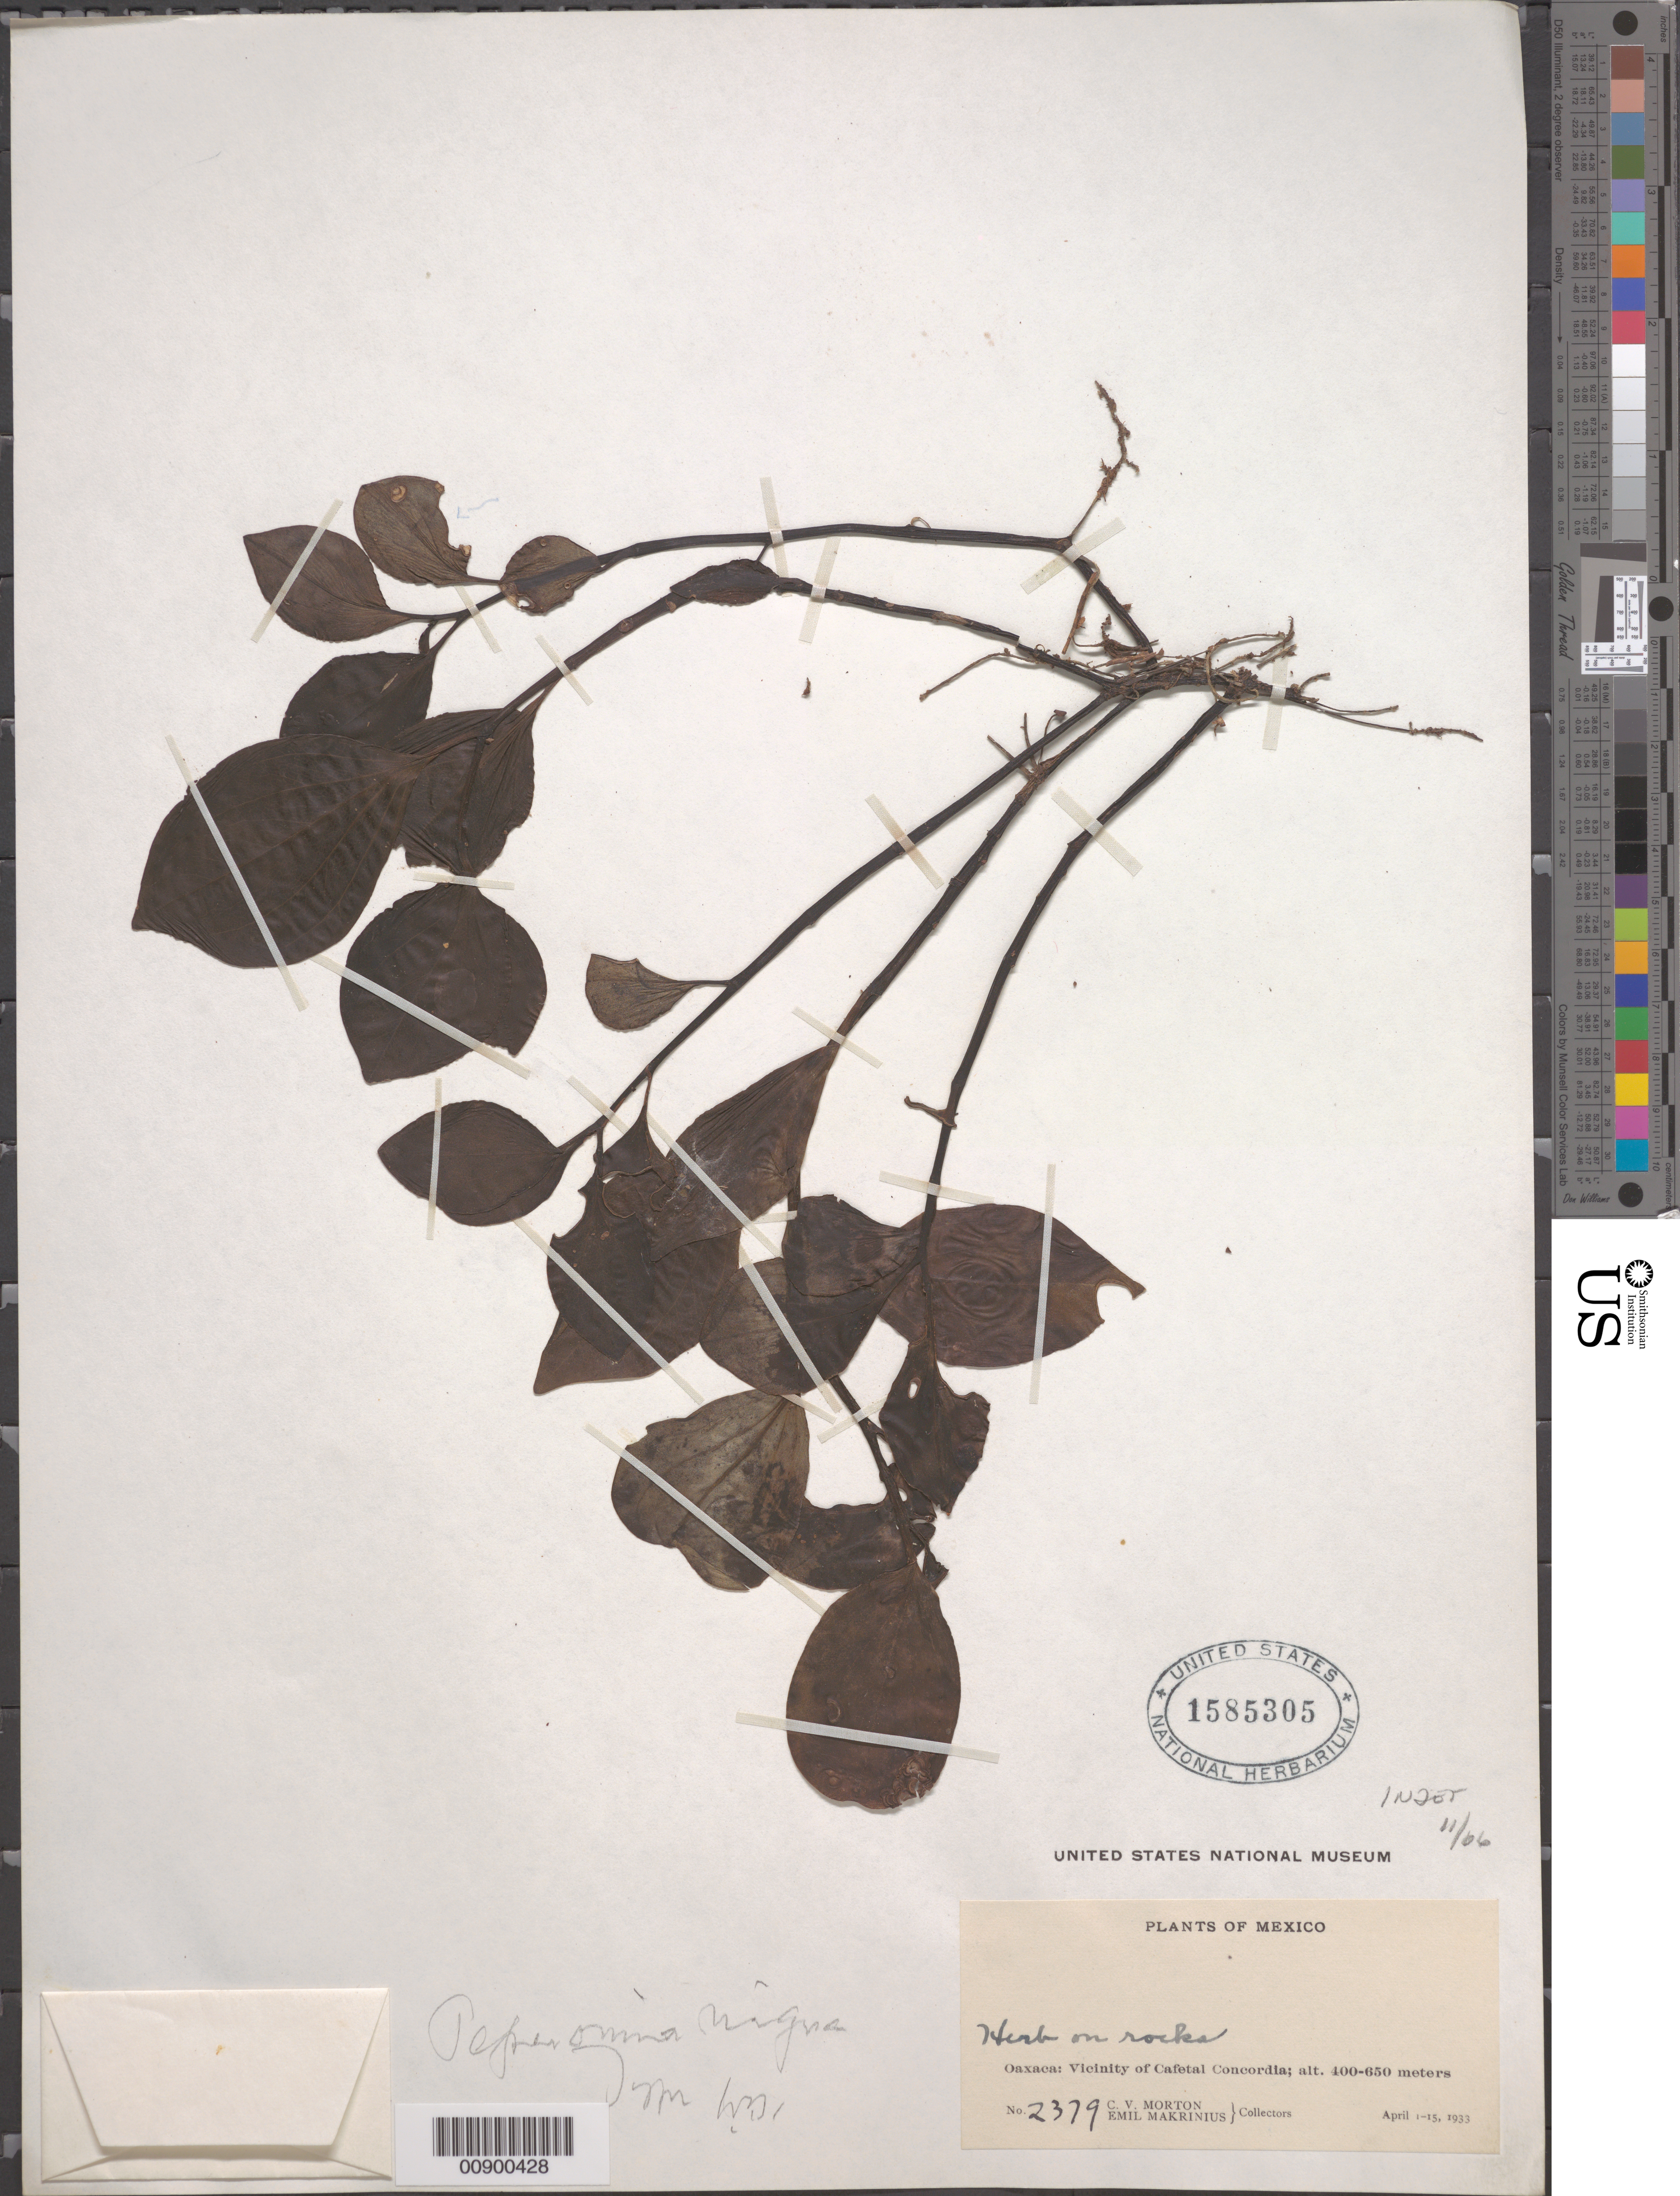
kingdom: Plantae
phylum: Tracheophyta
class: Magnoliopsida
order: Piperales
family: Piperaceae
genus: Peperomia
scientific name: Peperomia sp.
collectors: C. V. Morton & E. Makrinius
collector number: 2379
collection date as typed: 01 Apr 1933 to 15 Apr 1933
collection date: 1933-04-01/1933-04-15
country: Mexico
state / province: Oaxaca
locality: Oaxaca: Vicinity of Cafetal Concordia.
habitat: Herb on rocks.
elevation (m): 650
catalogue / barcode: US 1585305